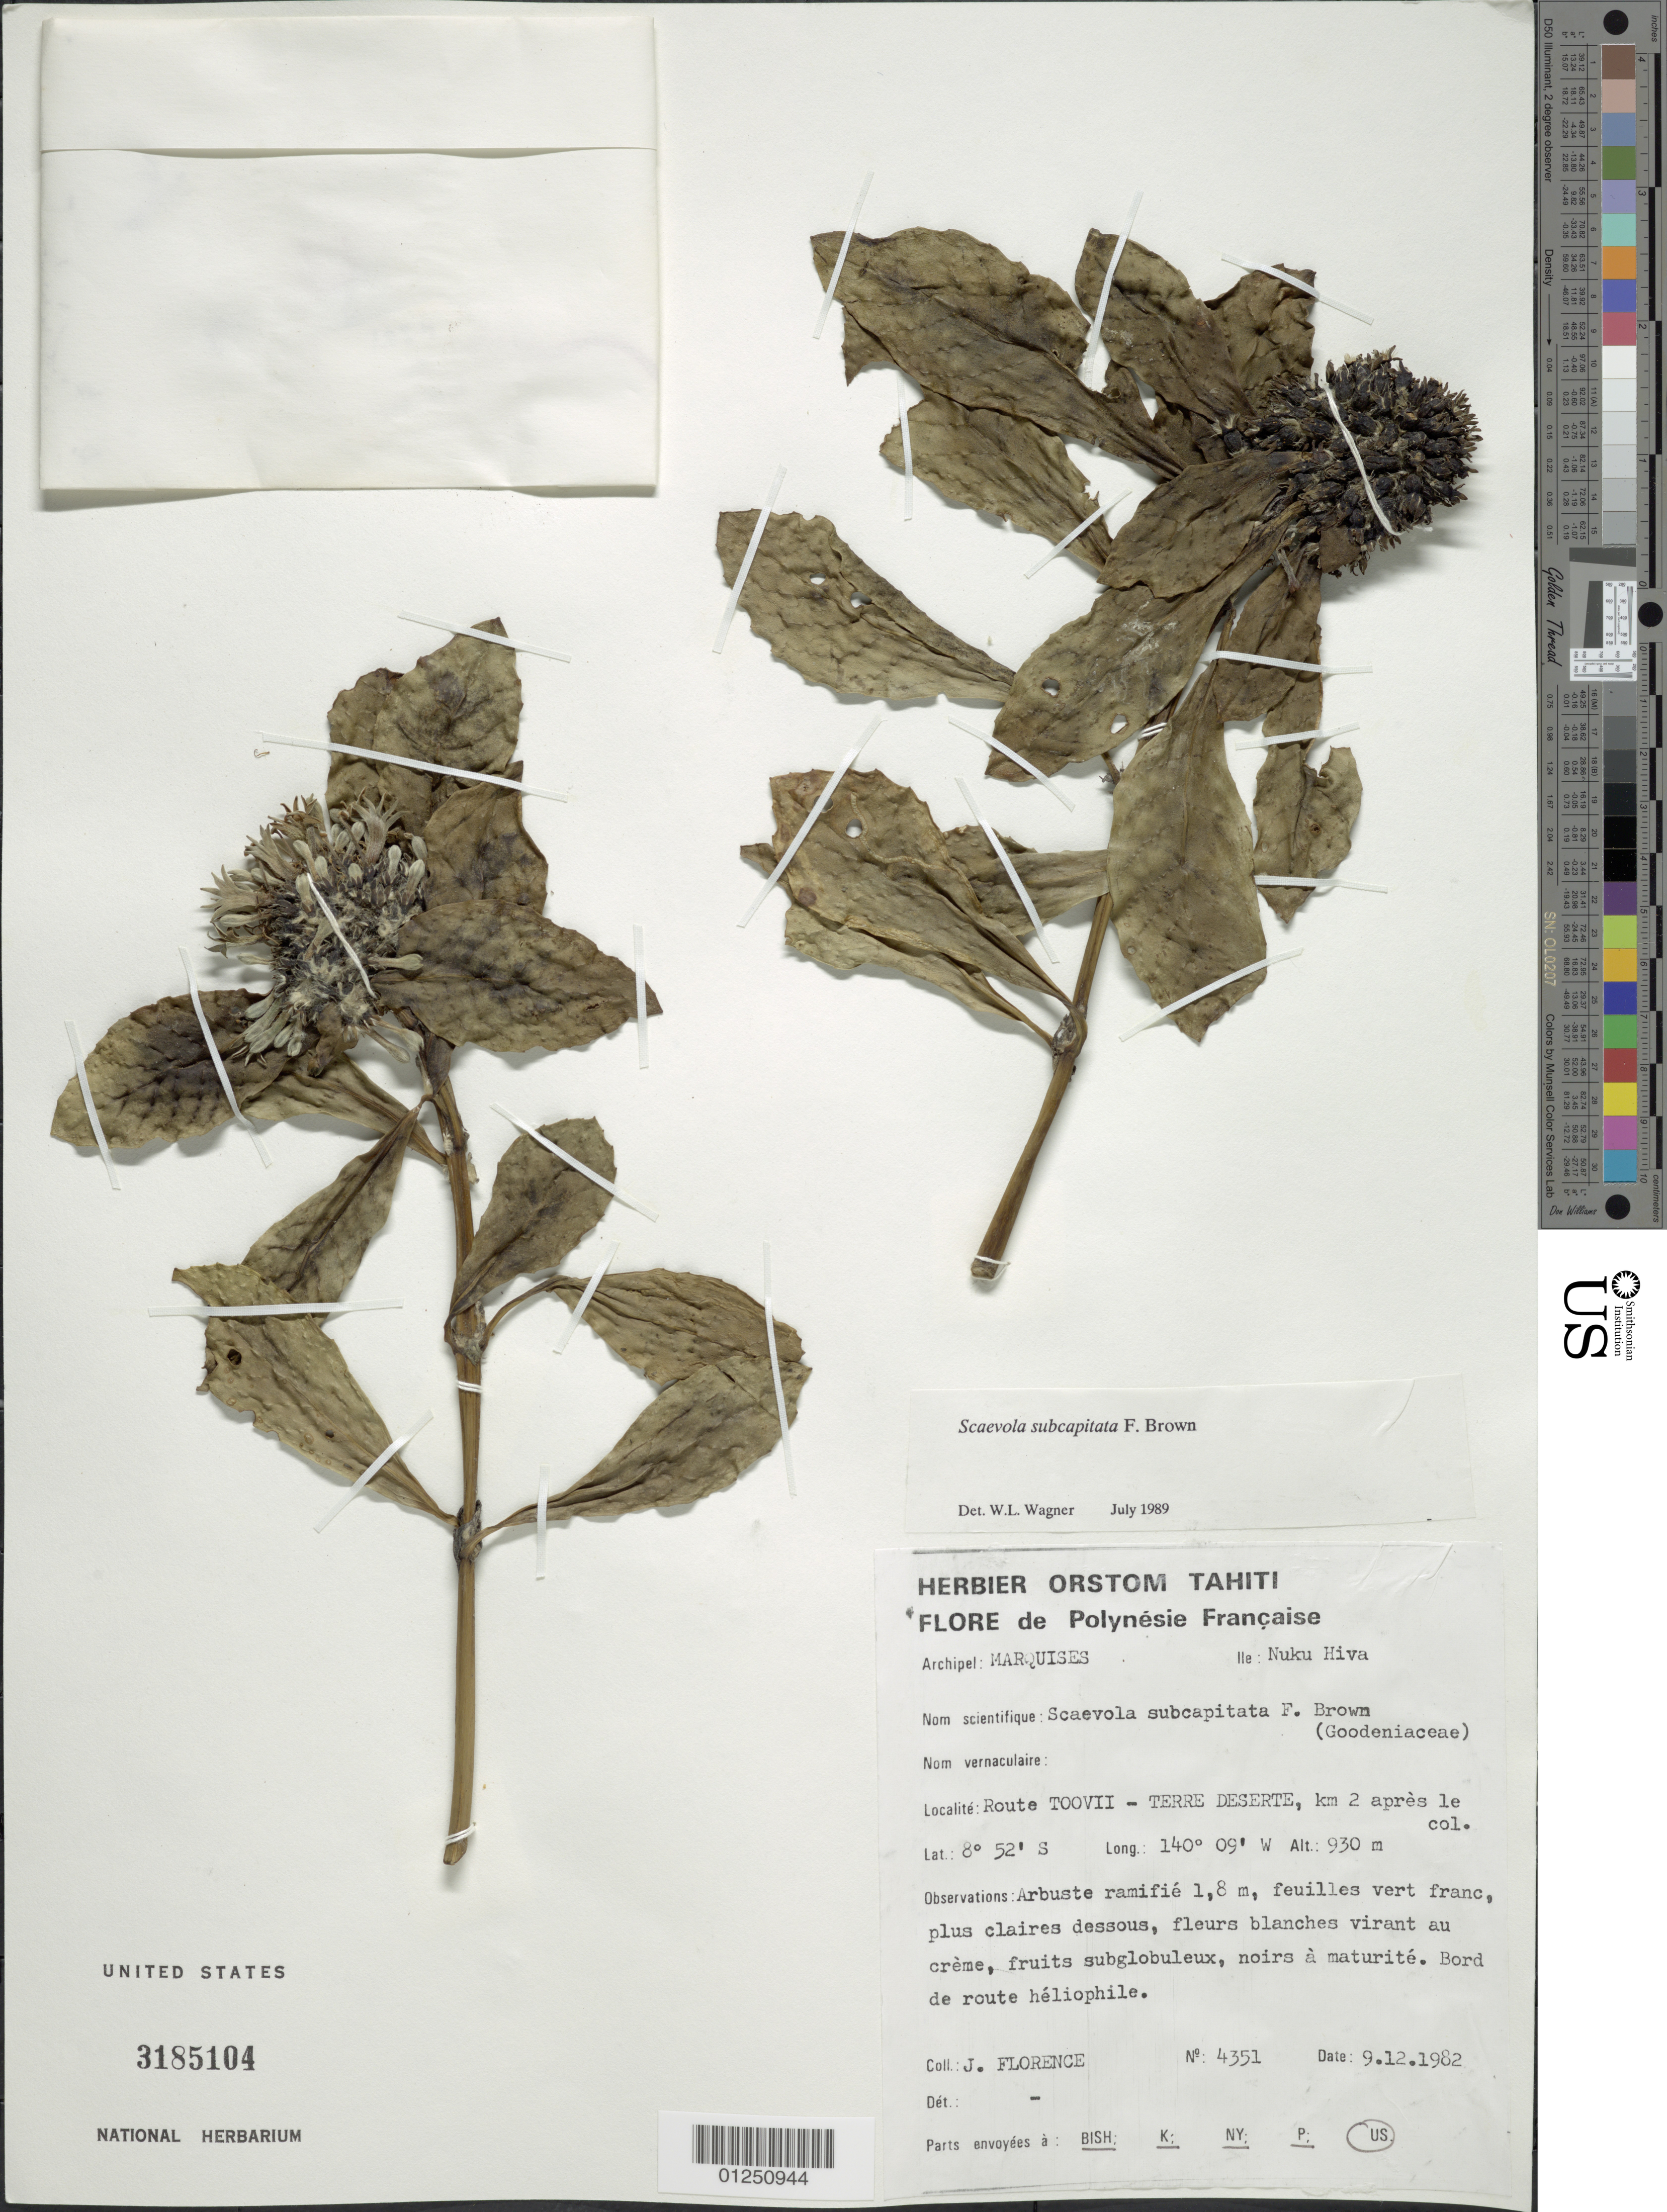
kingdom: Plantae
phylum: Tracheophyta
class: Magnoliopsida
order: Asterales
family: Goodeniaceae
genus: Scaevola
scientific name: Scaevola subcapitata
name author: F. Br.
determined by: Wagner, W. L., (BOT), Smithsonian Institution - National Museum of Natural History (UNITED STATES)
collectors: J. Florence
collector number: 4351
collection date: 1982-12-09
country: French Polynesia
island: Nuku Hiva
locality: route Toovii-Terre Deserte, km 2 après le col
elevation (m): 930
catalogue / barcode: US 3185104